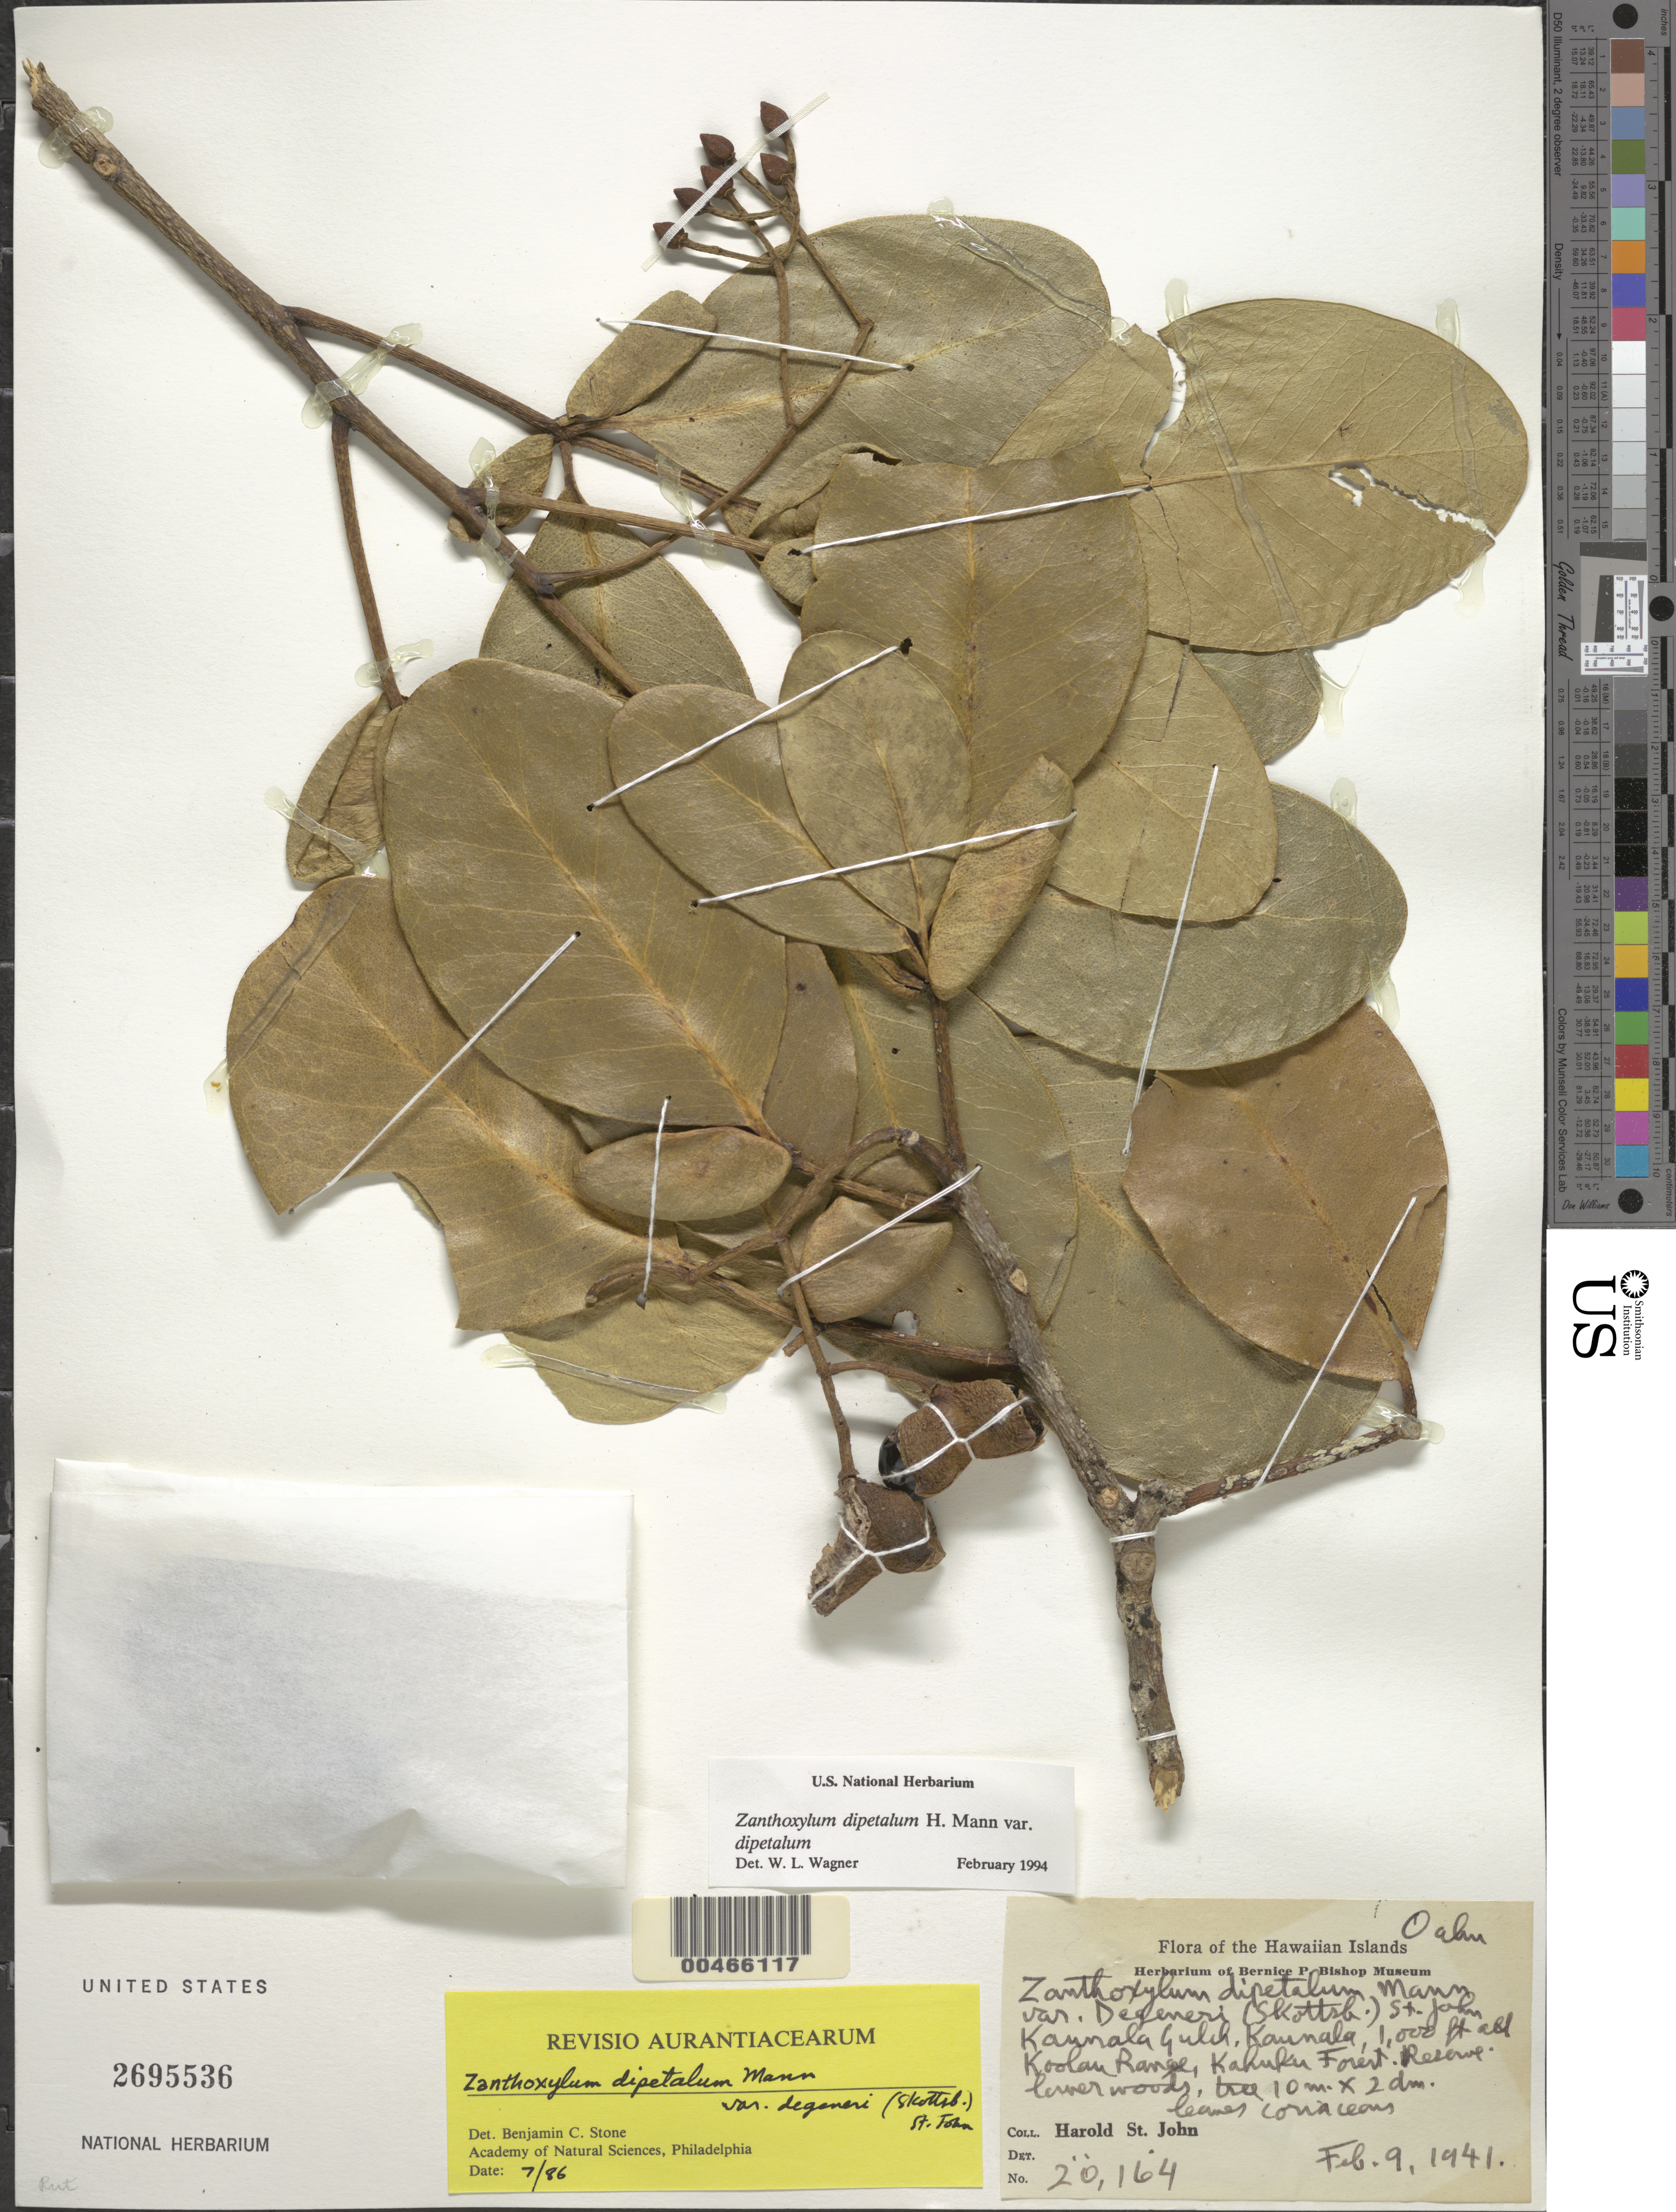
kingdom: Plantae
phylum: Tracheophyta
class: Magnoliopsida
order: Sapindales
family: Rutaceae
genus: Zanthoxylum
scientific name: Zanthoxylum dipetalum var. dipetalum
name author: H. Mann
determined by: Wagner, W. L., (BOT), Smithsonian Institution - National Museum of Natural History (UNITED STATES)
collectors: H. St. John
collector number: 20164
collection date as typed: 9 Feb 1941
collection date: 1941-02-09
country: United States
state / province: Hawaii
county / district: Honolulu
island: Oahu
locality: Kaunala Gulch, Kaunala, Koolau Range, Kahuku Forest Reserve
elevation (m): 305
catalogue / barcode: US 2695536